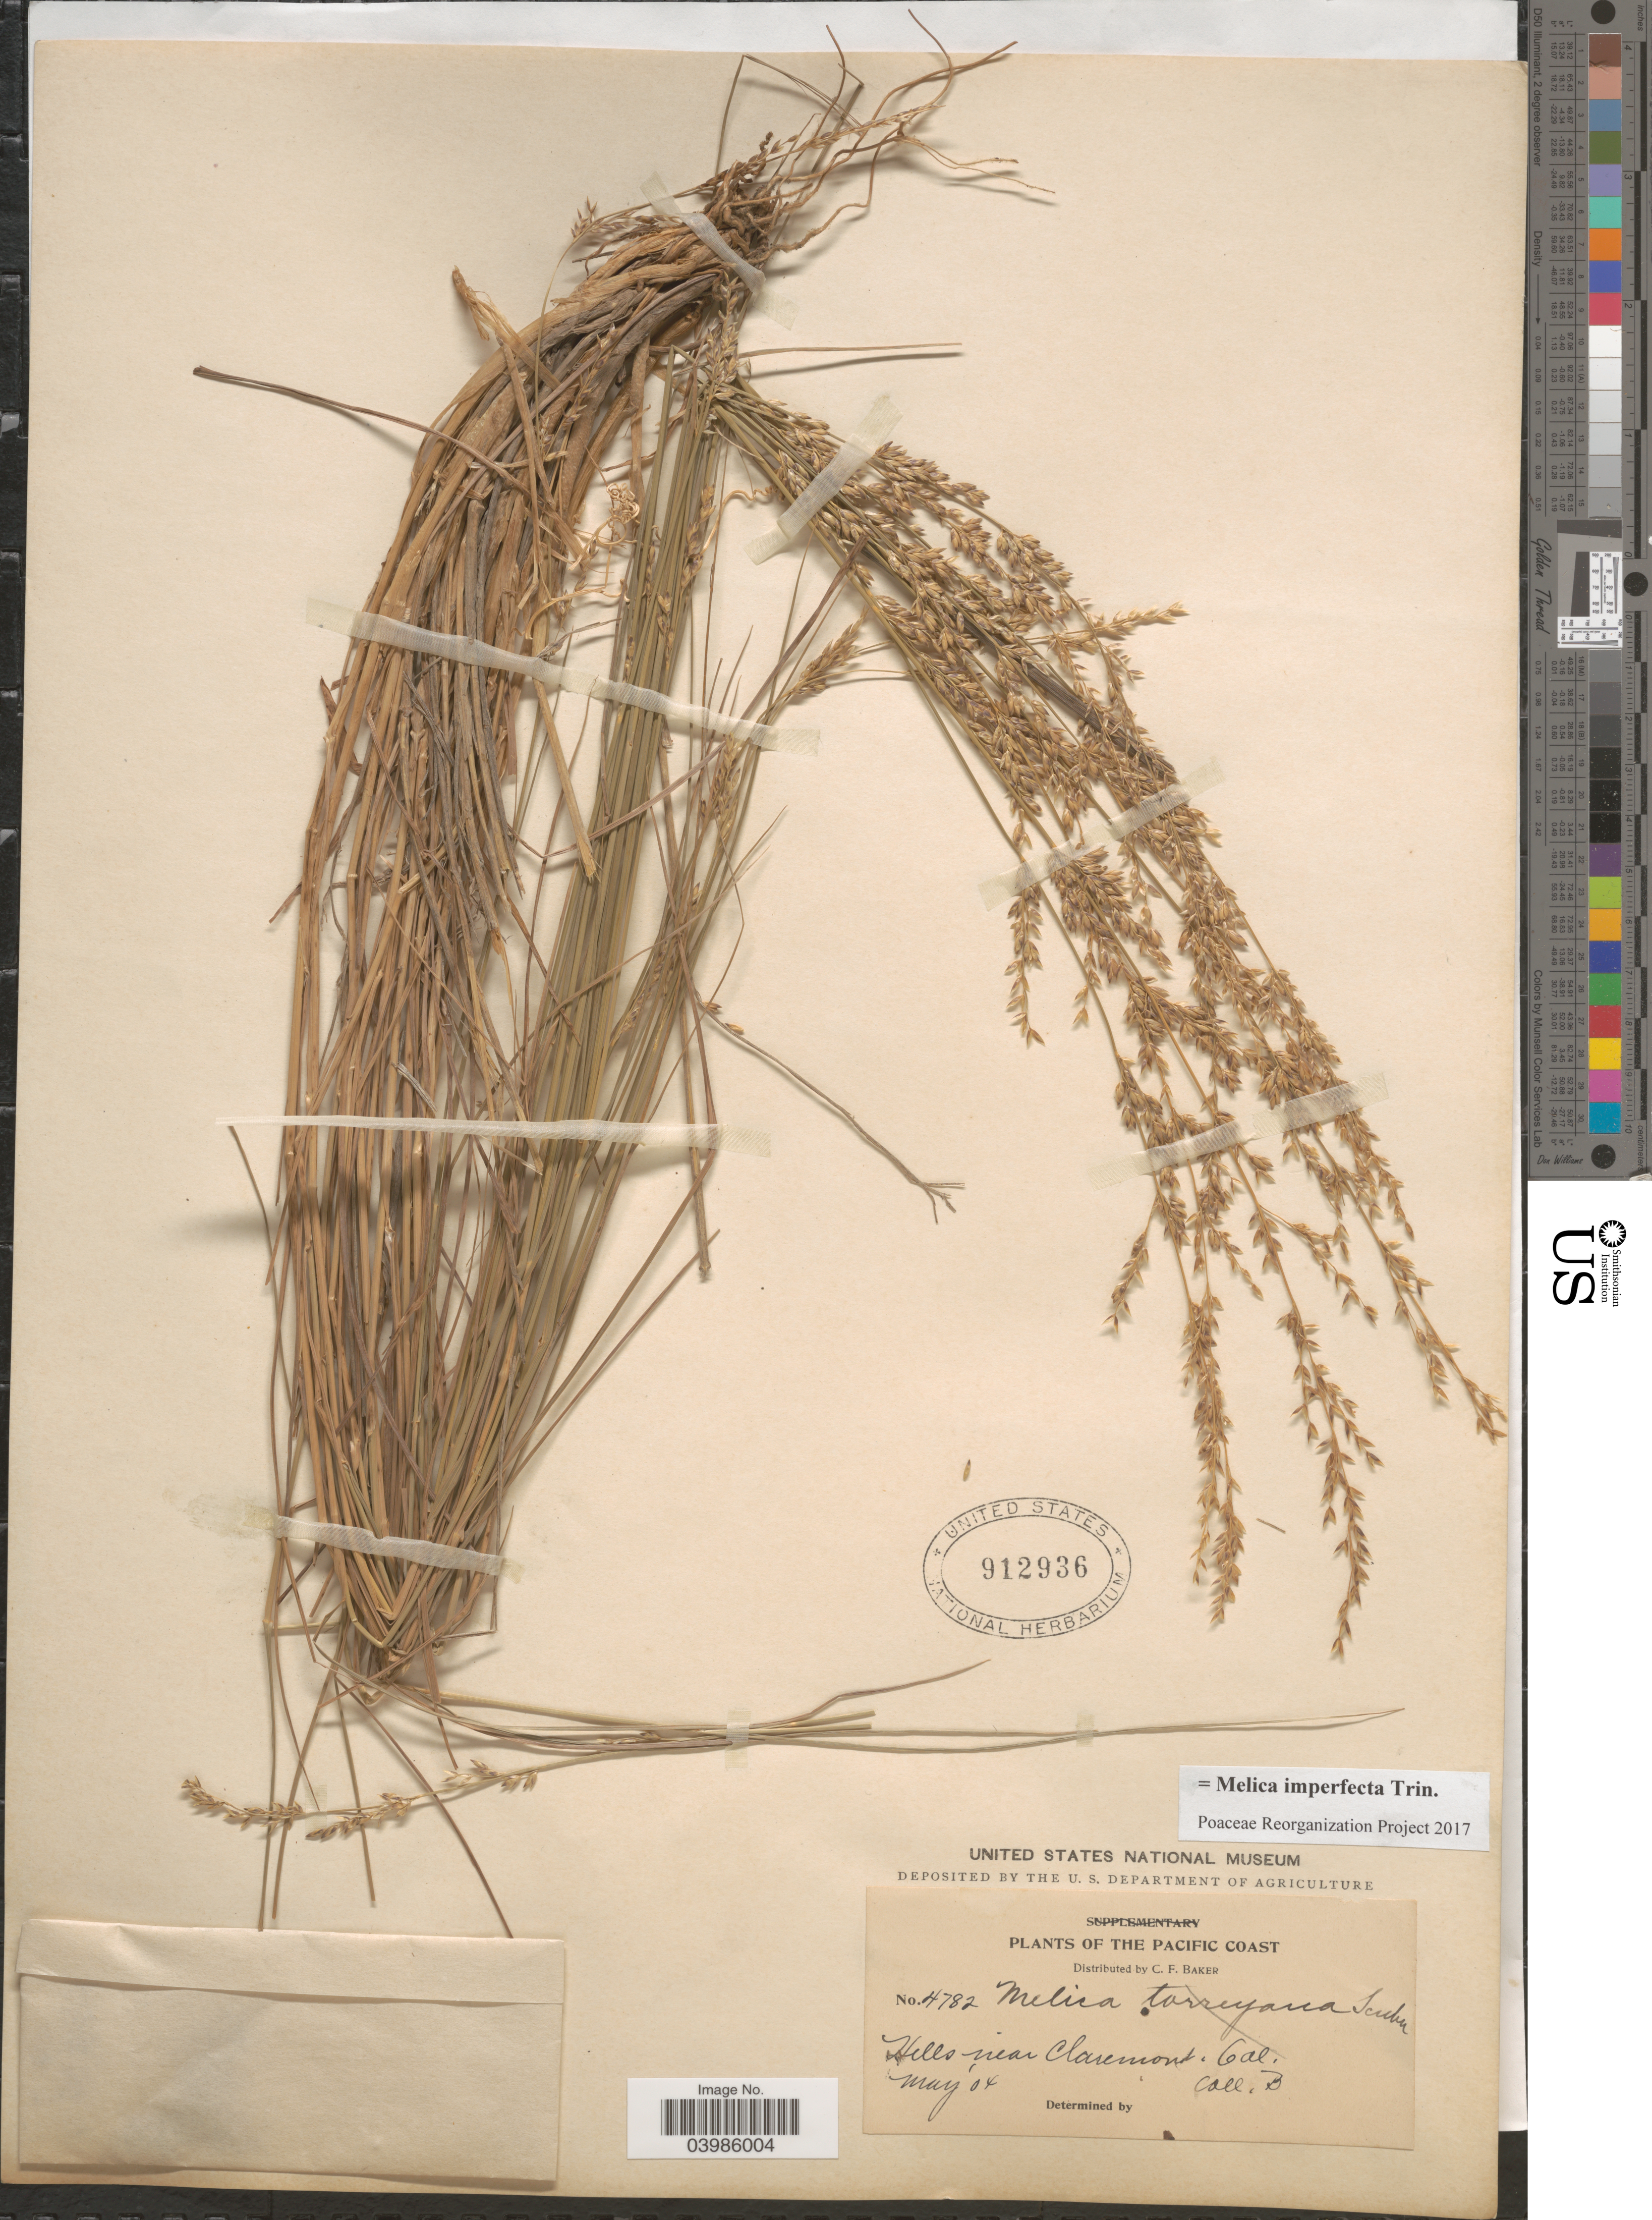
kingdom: Plantae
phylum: Tracheophyta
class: Liliopsida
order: Poales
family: Poaceae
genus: Melica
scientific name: Melica imperfecta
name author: Trin.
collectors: C. F. Baker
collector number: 4782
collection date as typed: Transcribed d/m/y: /5/4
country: United States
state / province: California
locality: The Pacific Coast. Hills near Claremont.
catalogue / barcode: US 912936